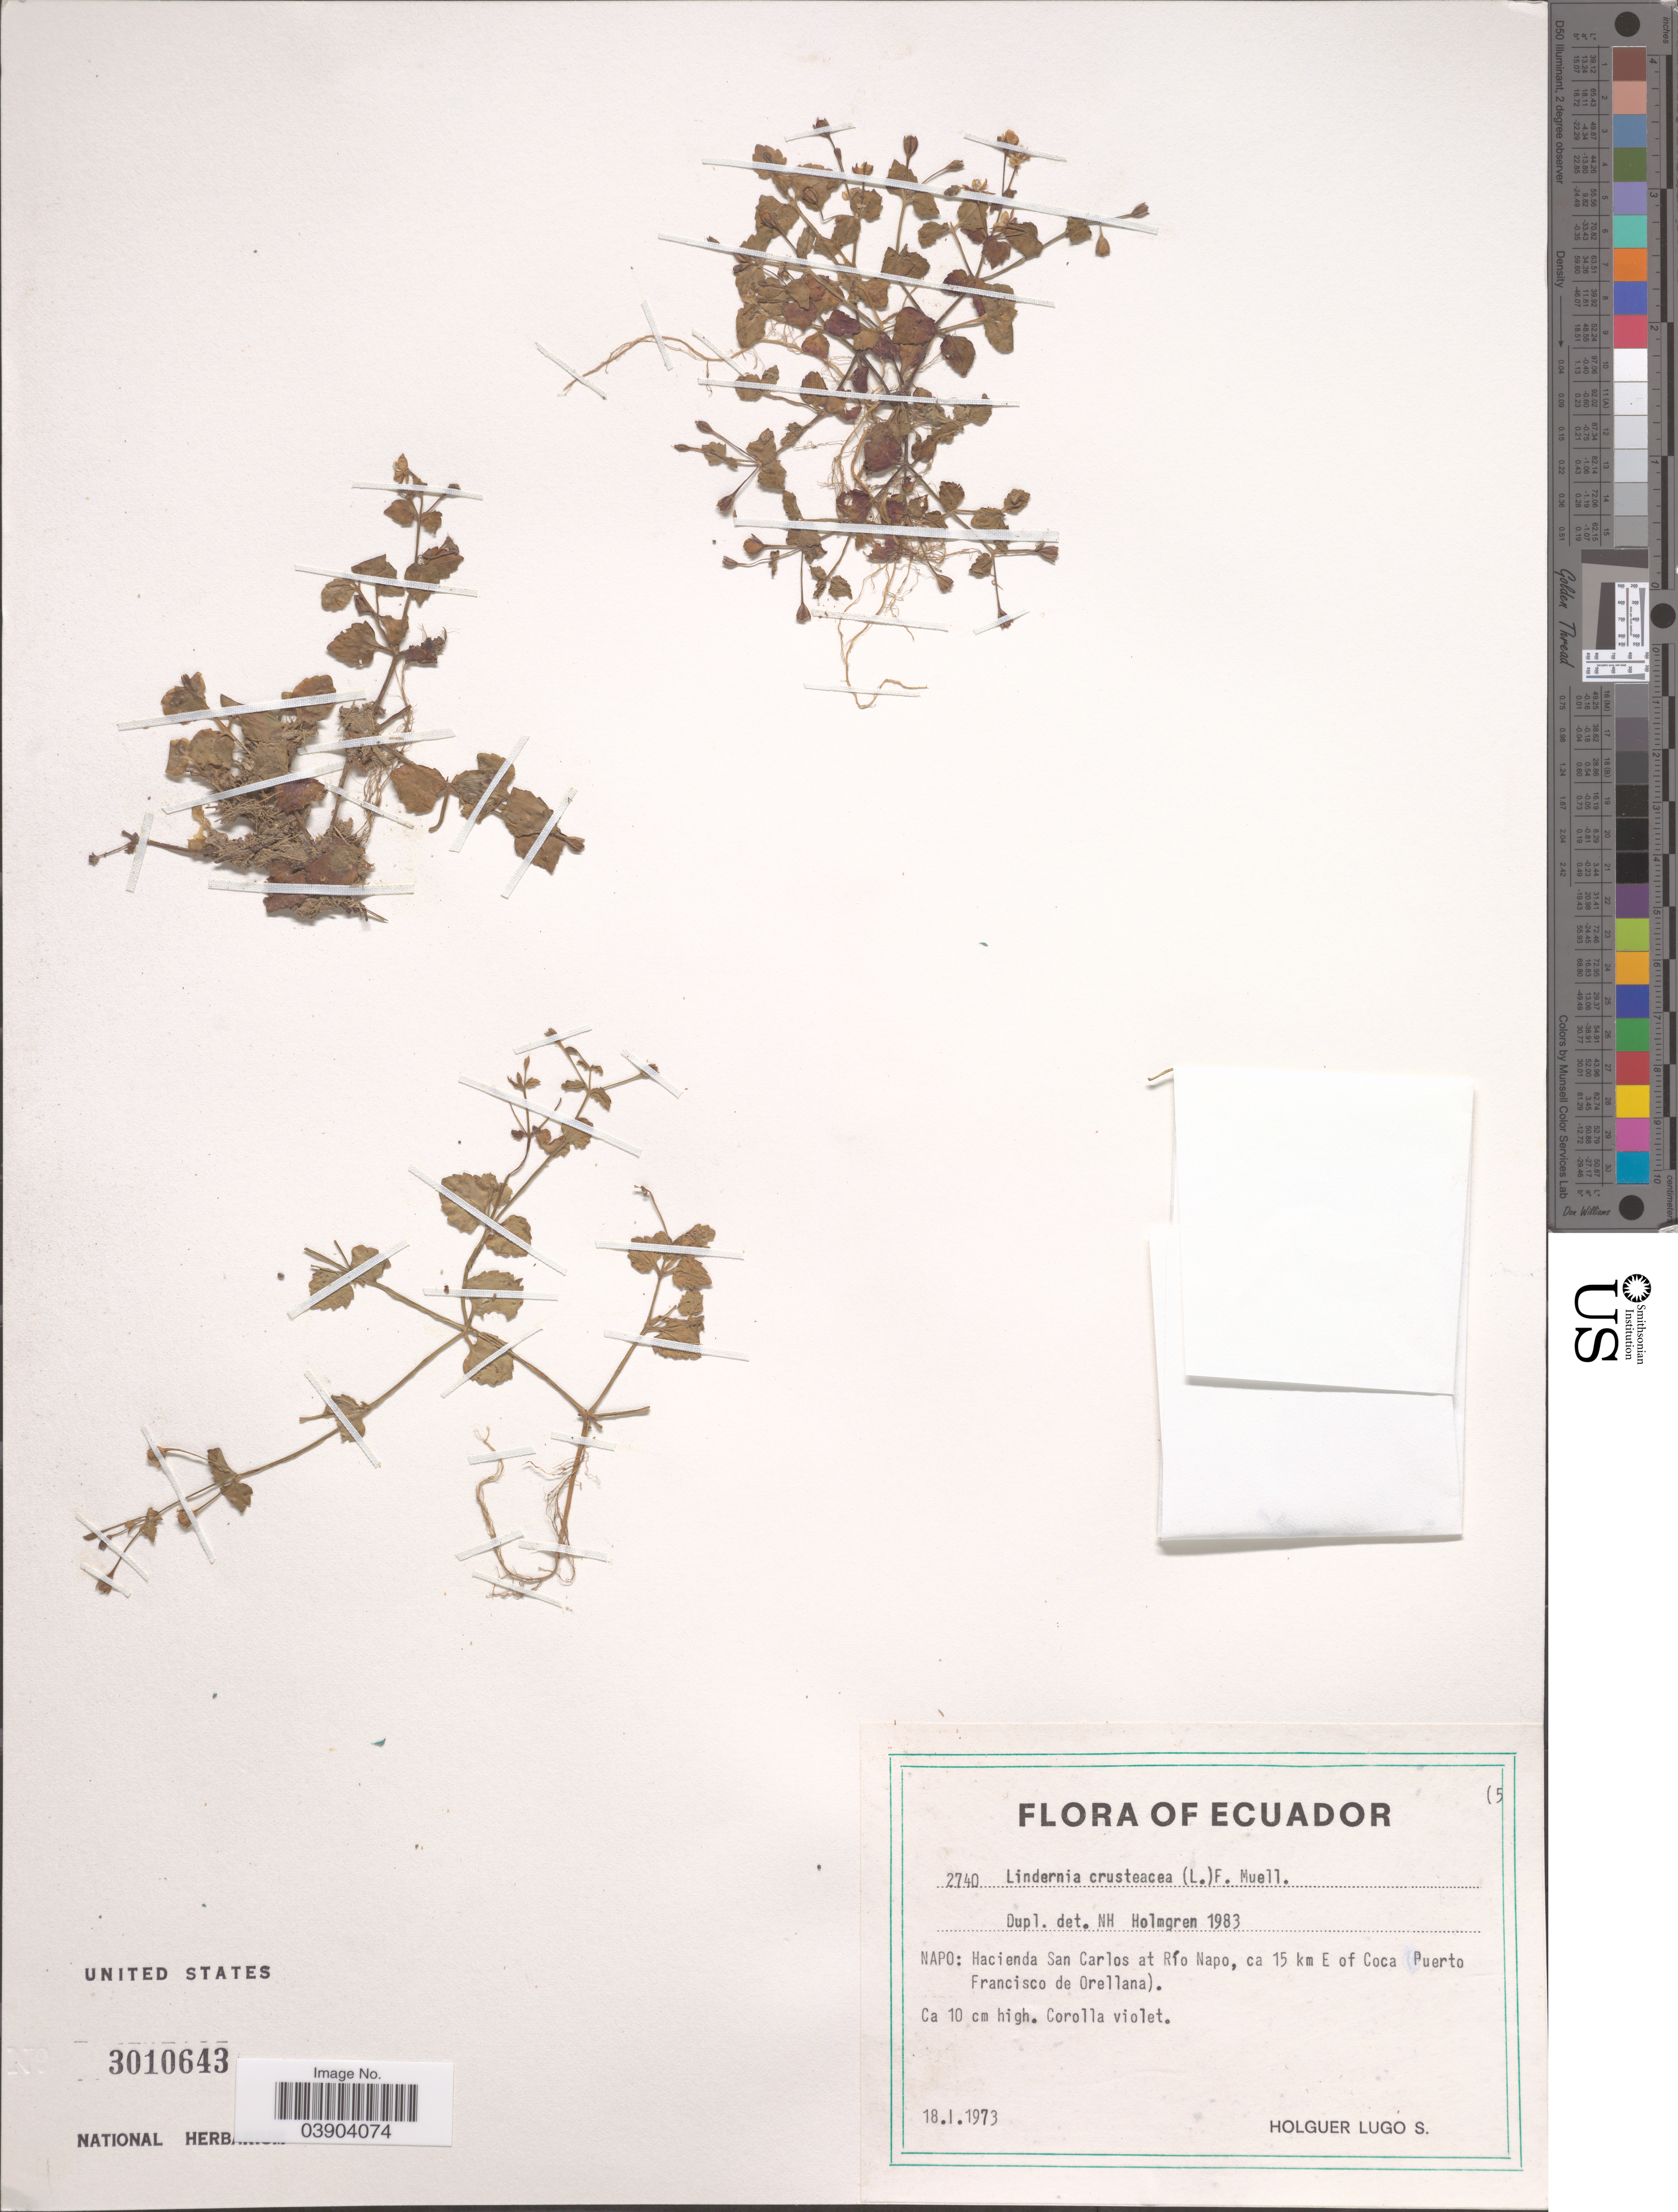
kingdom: Plantae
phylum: Tracheophyta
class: Magnoliopsida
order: Lamiales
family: Linderniaceae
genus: Lindernia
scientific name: Lindernia crustacea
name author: (L.) F. Muell.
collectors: H. Lugo S.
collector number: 2740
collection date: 1973-01-18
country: Ecuador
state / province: Napo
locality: Hacienda San Carlos at Río Napo, ca 15 km E of Coca Puerto Francisco de Orellana).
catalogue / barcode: US 3010643